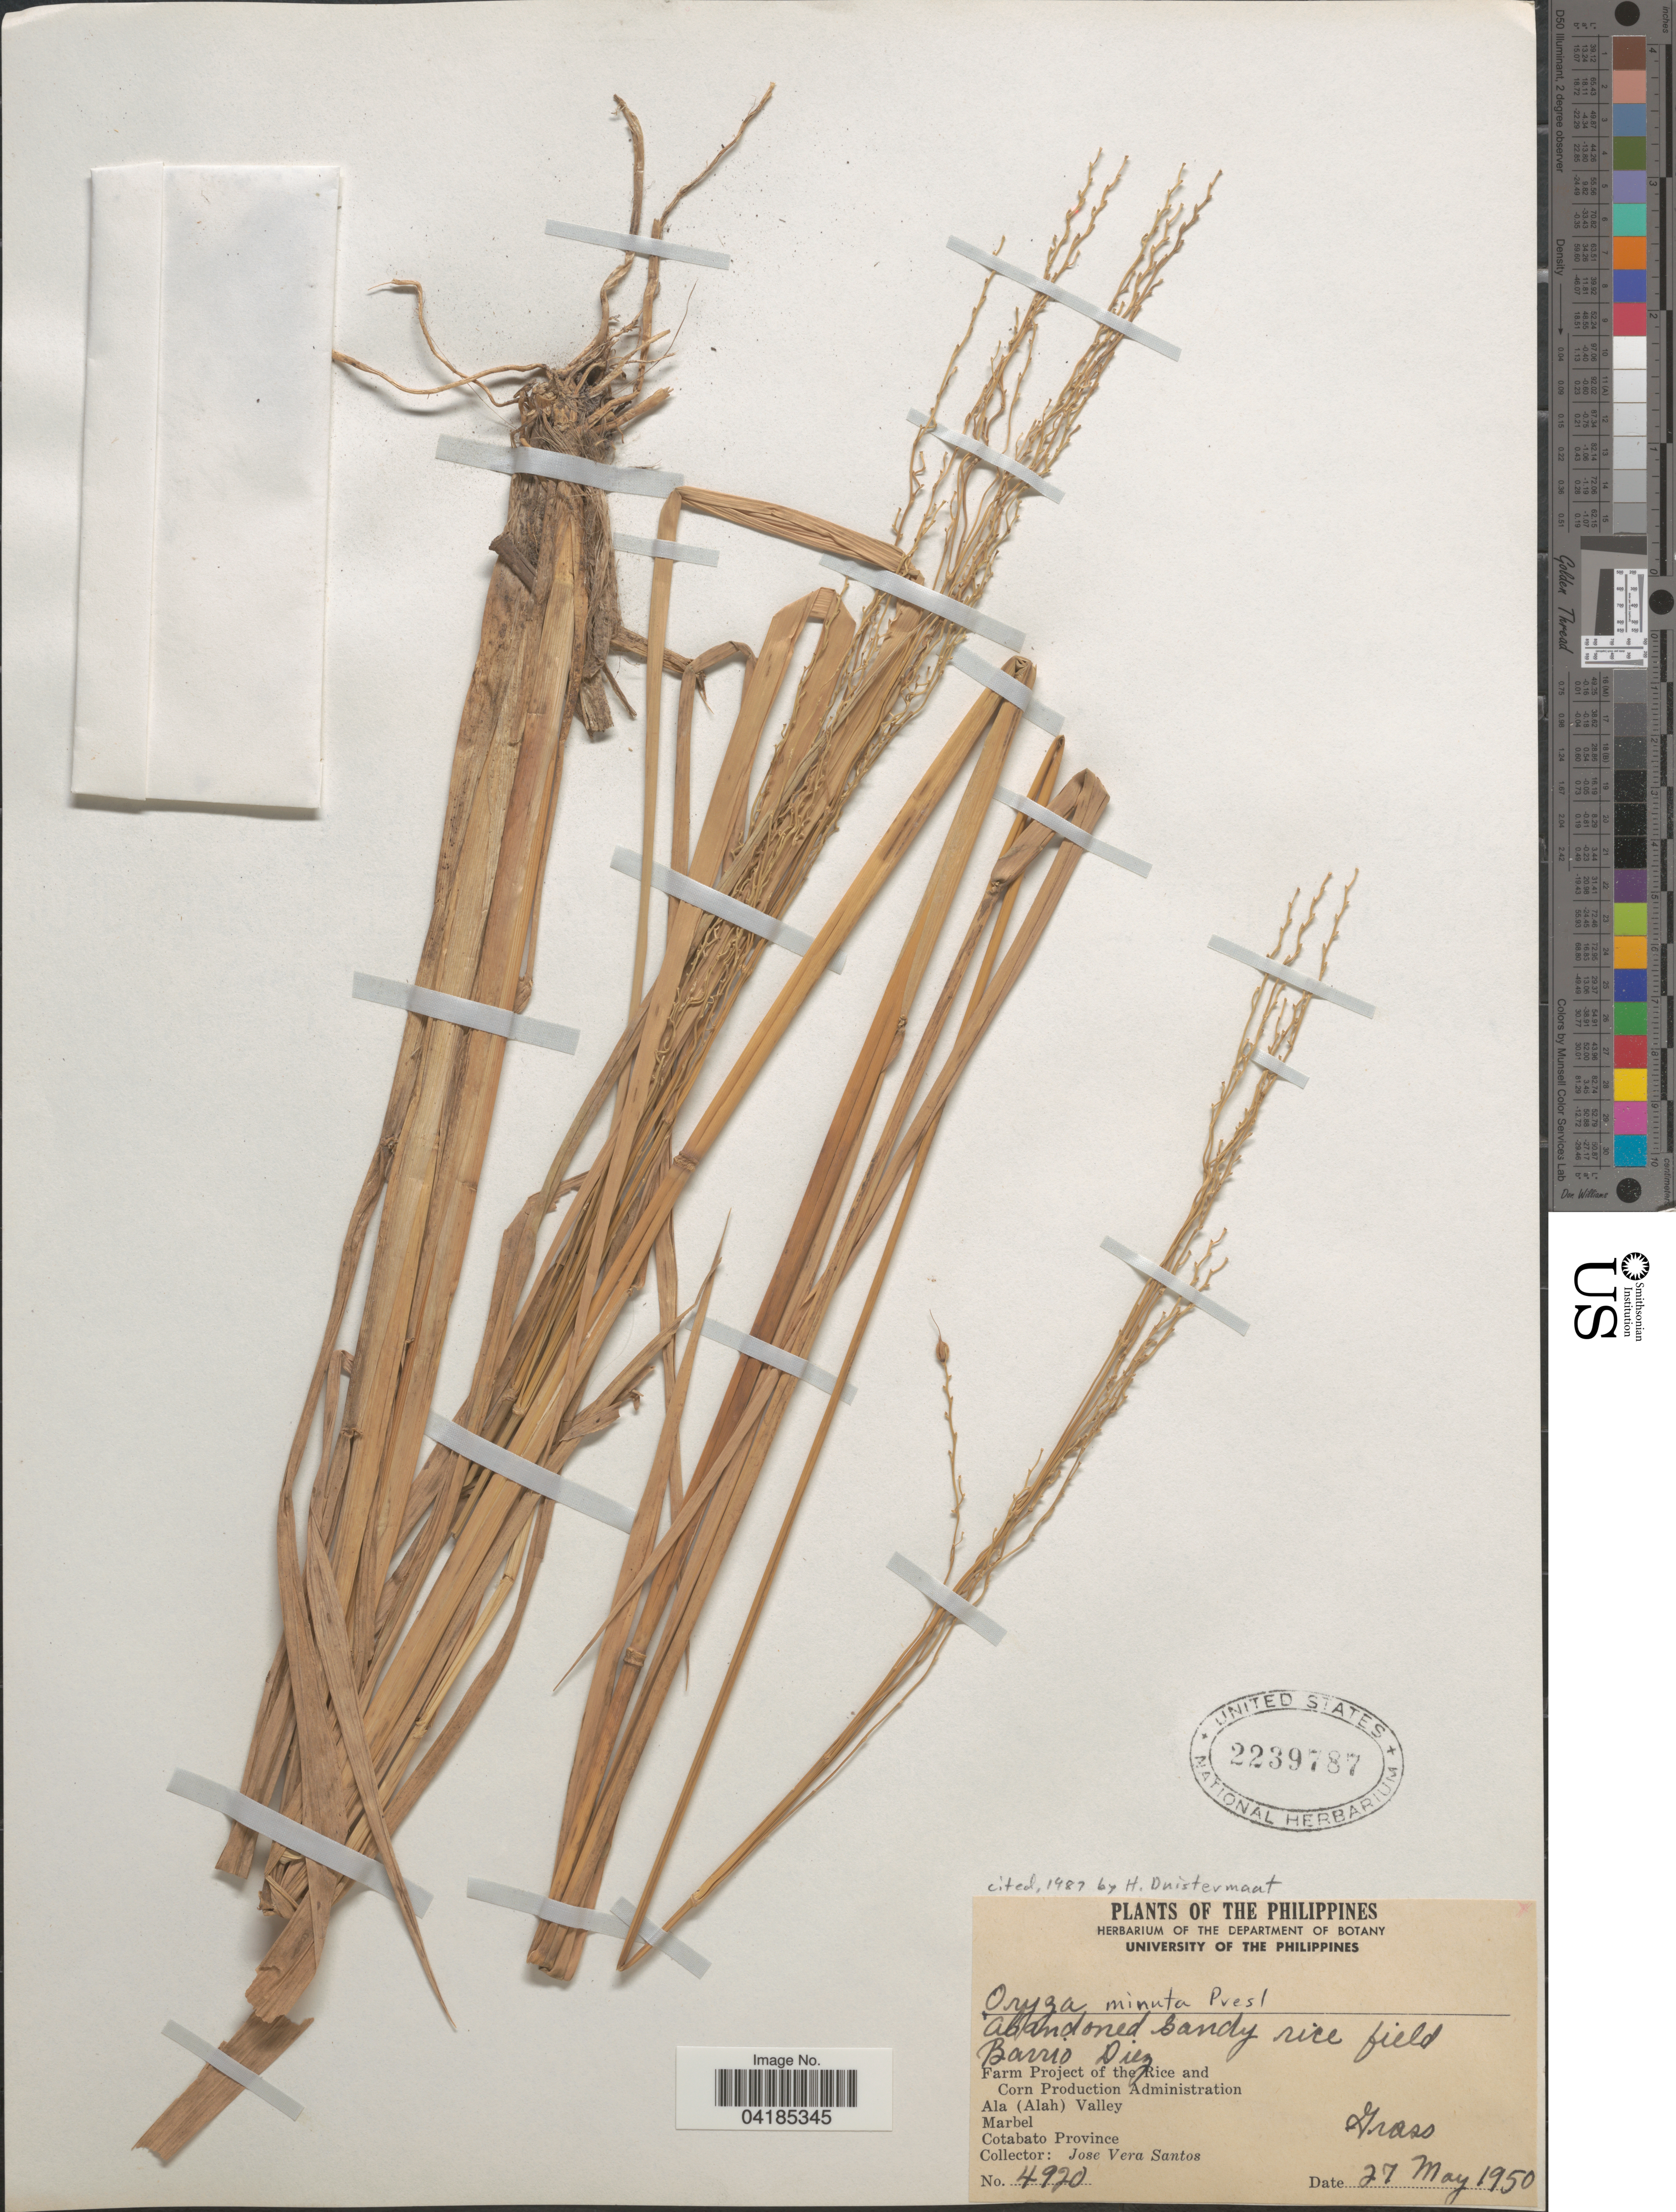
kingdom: Plantae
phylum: Tracheophyta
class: Liliopsida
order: Poales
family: Poaceae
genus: Oryza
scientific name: Oryza latifolia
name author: Desv.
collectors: J. Santos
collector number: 4920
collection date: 1950-05-27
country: Philippines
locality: Barrio Diez. Farm Project of the Rice and Corn Production Administration Ala (Alah) Valley. Marbel. Cotabato Province.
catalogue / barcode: US 2239787